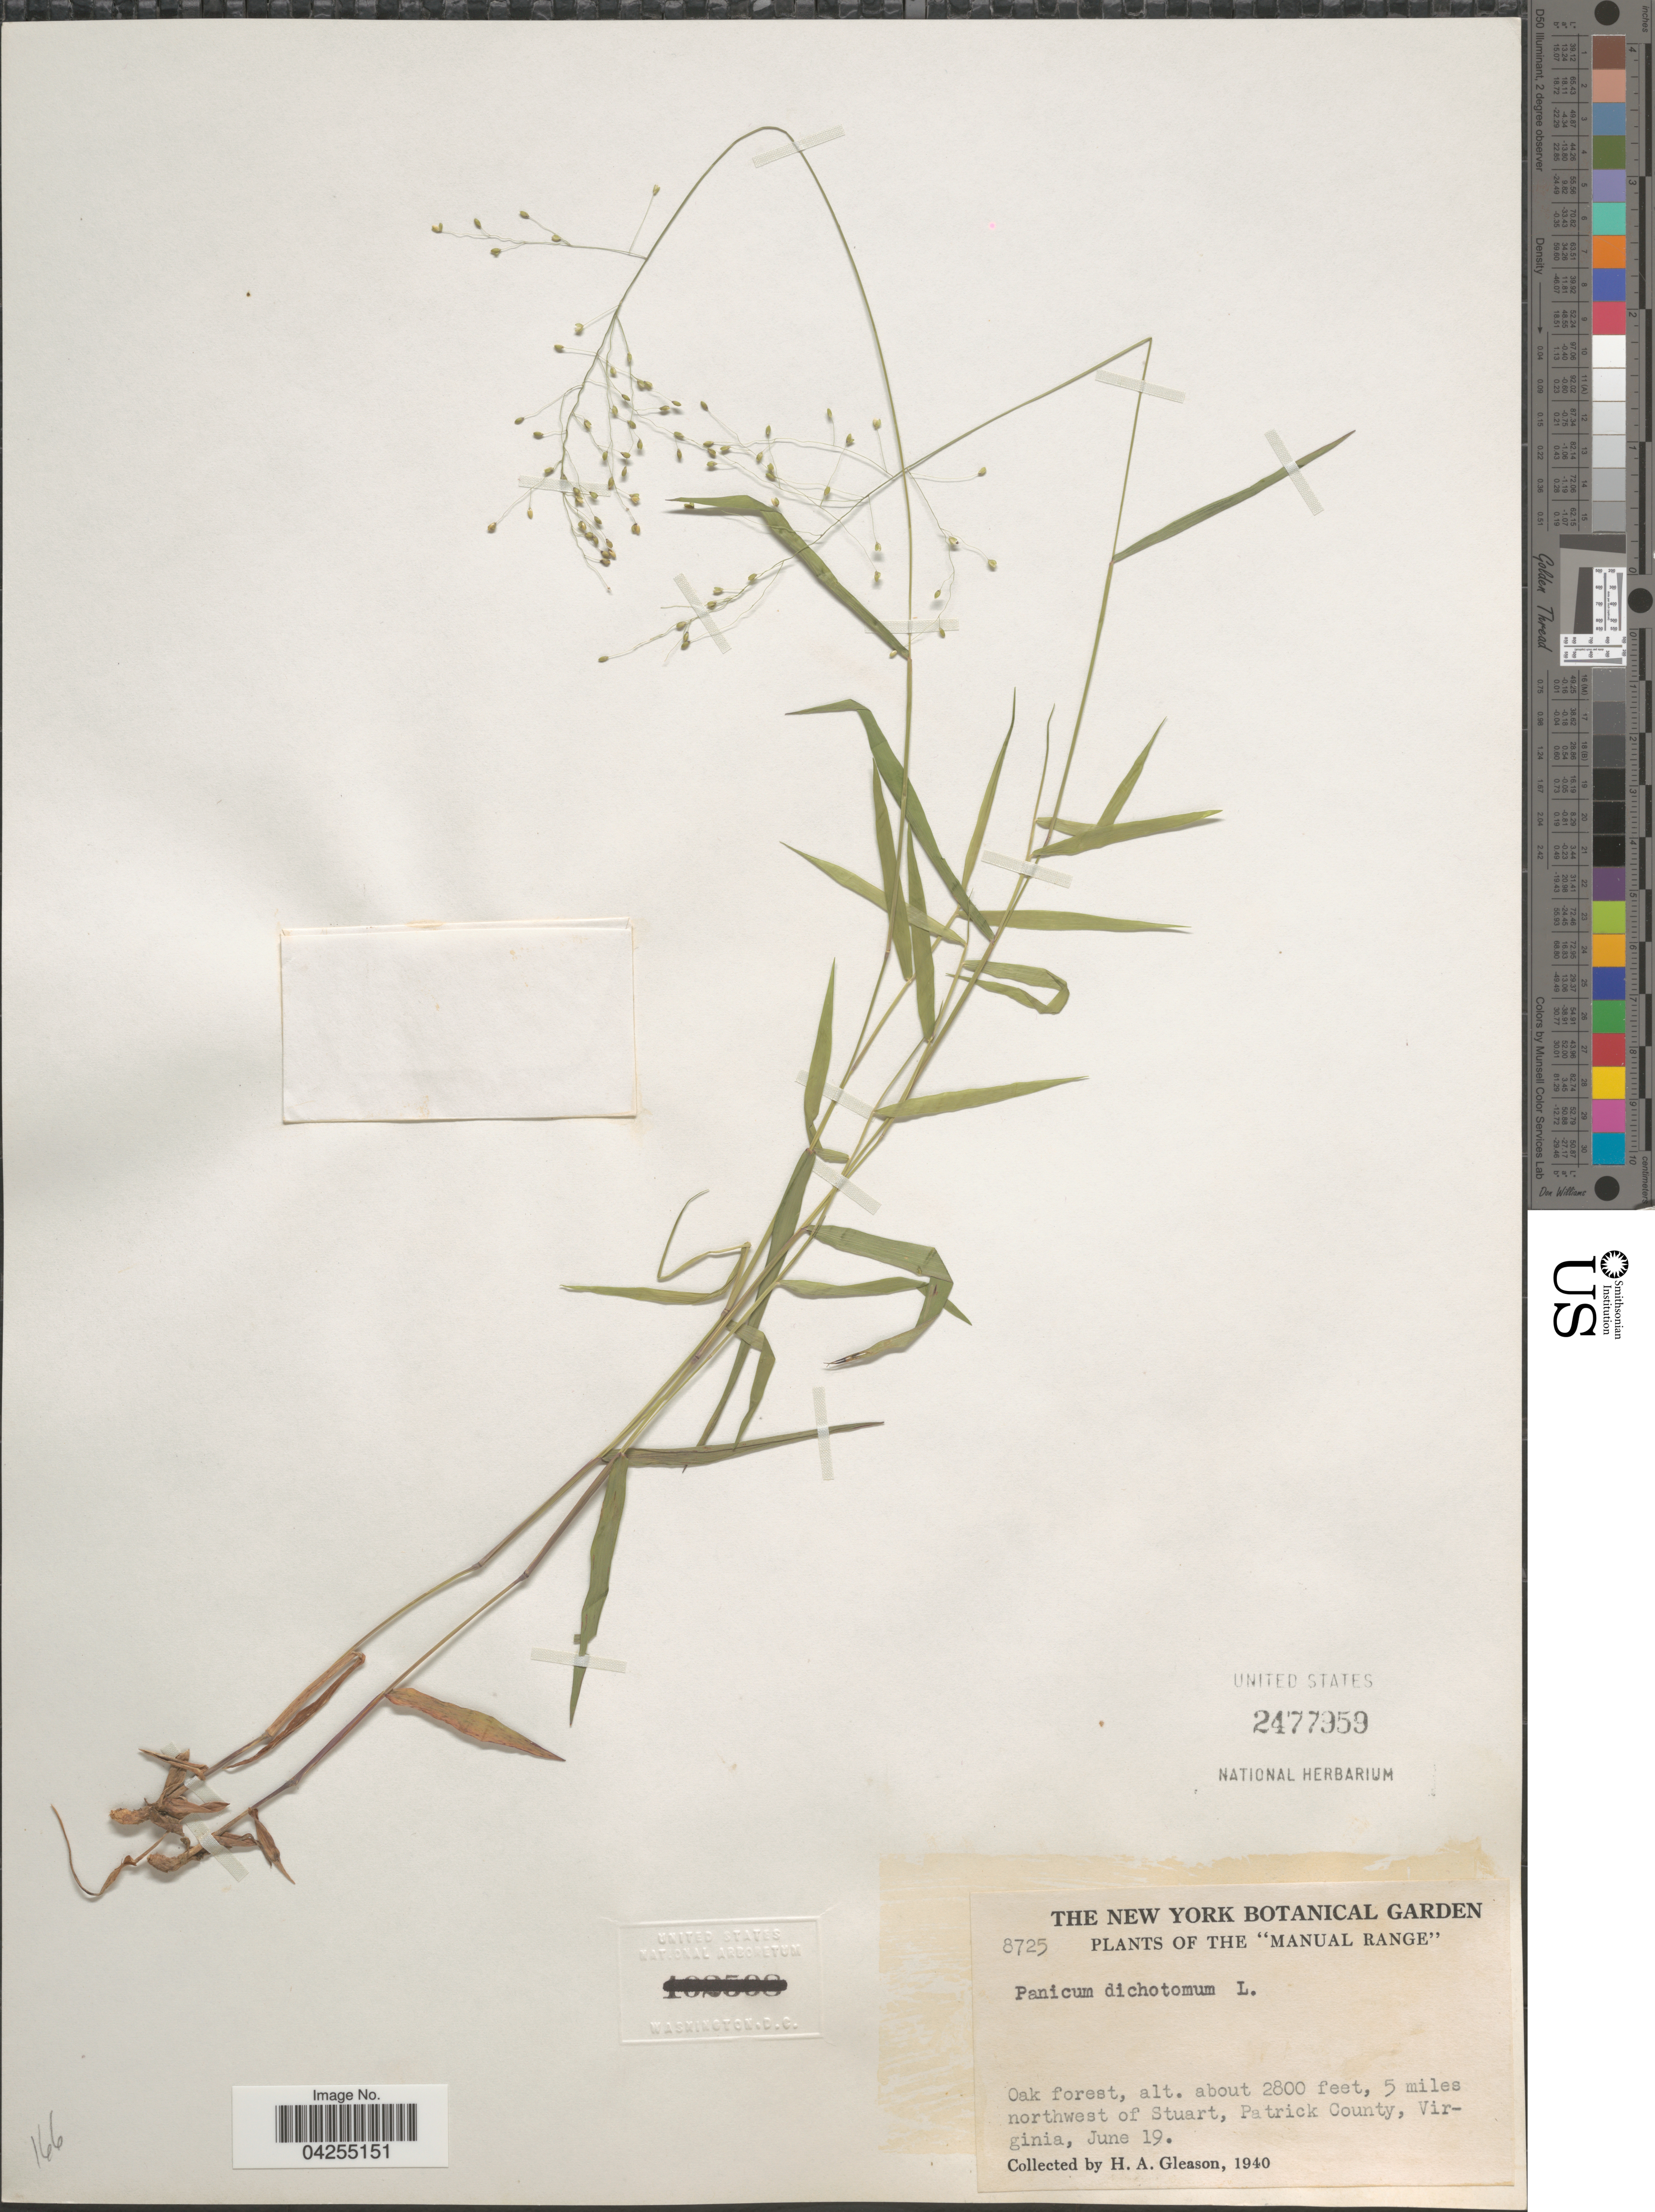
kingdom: Plantae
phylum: Tracheophyta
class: Liliopsida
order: Poales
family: Poaceae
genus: Dichanthelium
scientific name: Dichanthelium dichotomum var. dichotomum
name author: (L.) Gould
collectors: H. A. Gleason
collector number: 8725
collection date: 1940-06-19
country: United States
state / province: Virginia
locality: Manual Range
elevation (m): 853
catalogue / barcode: US 2477959